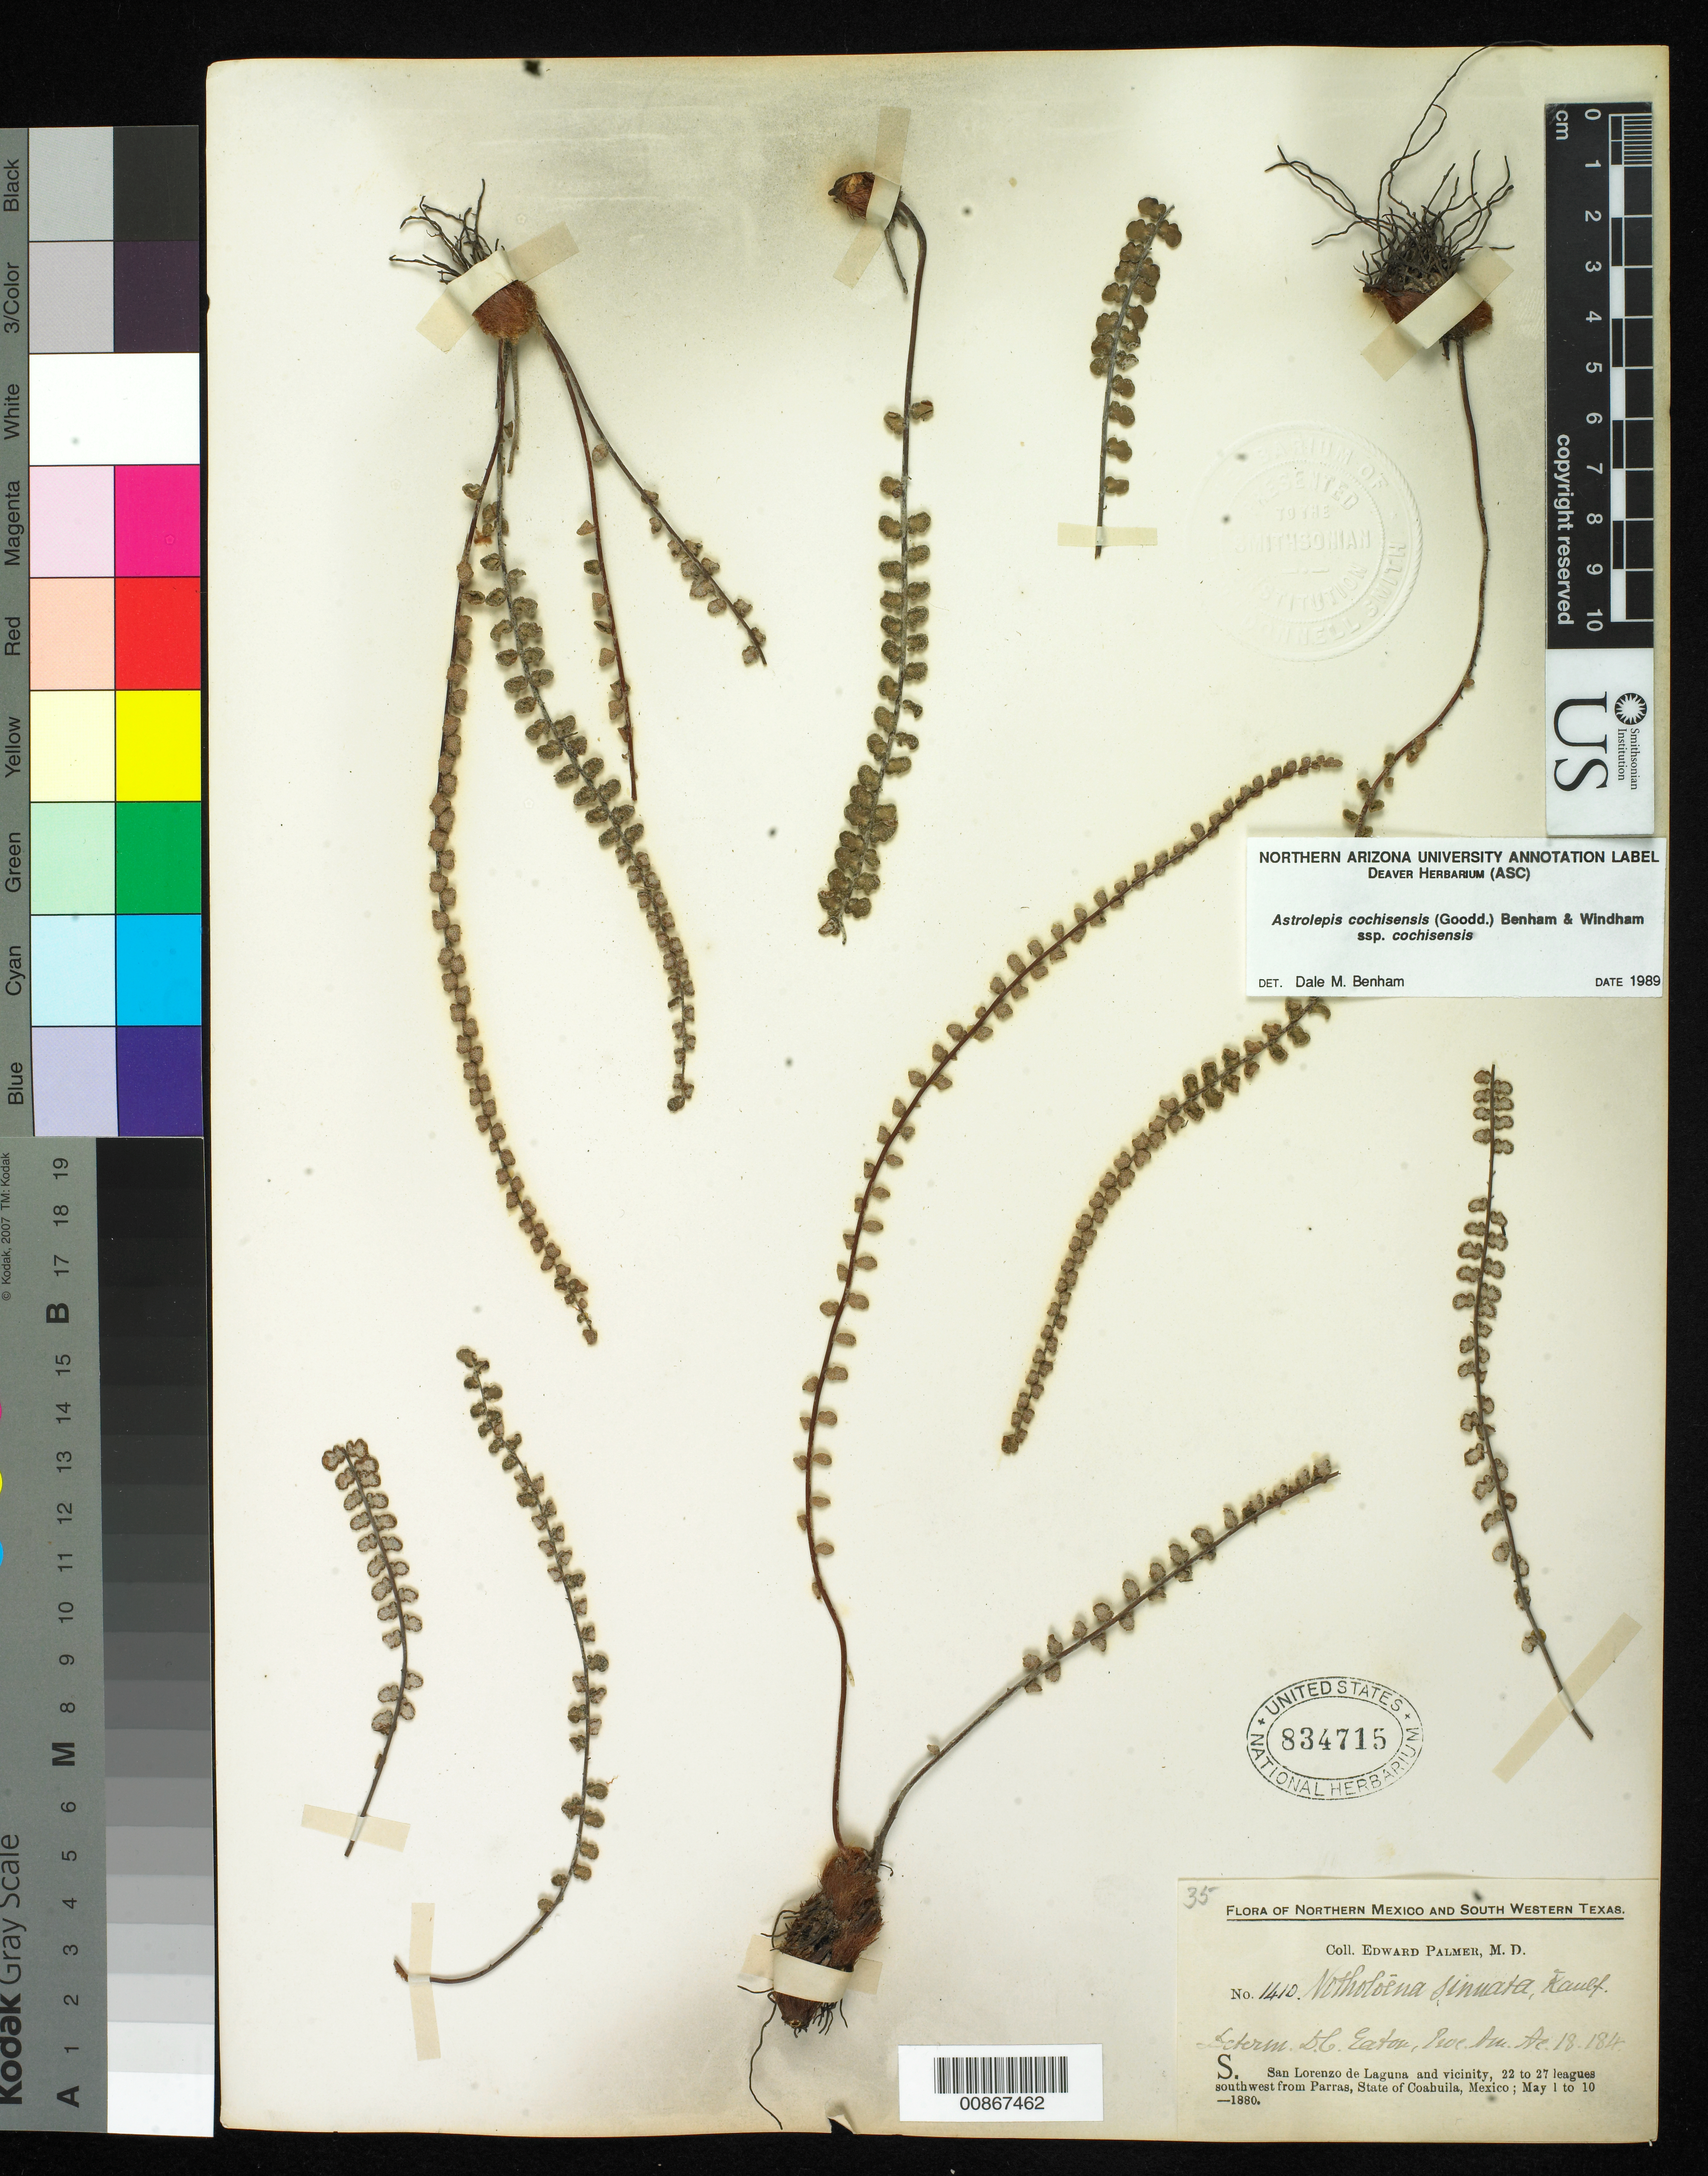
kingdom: Plantae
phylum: Tracheophyta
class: Polypodiopsida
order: Polypodiales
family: Pteridaceae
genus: Astrolepis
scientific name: Astrolepis cochisensis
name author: (C.O. Goodd.) D.M. Benham & Windham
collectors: E. Palmer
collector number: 1410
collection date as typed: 01 May 1880 to 10 May 1880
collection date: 1880-05-01/1880-05-10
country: Mexico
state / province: Coahuila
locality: S. San Lorenzo de Laguna and vicinity, 22 to 27 leagues southwest from Parras, Coahuila.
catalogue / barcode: US 834715